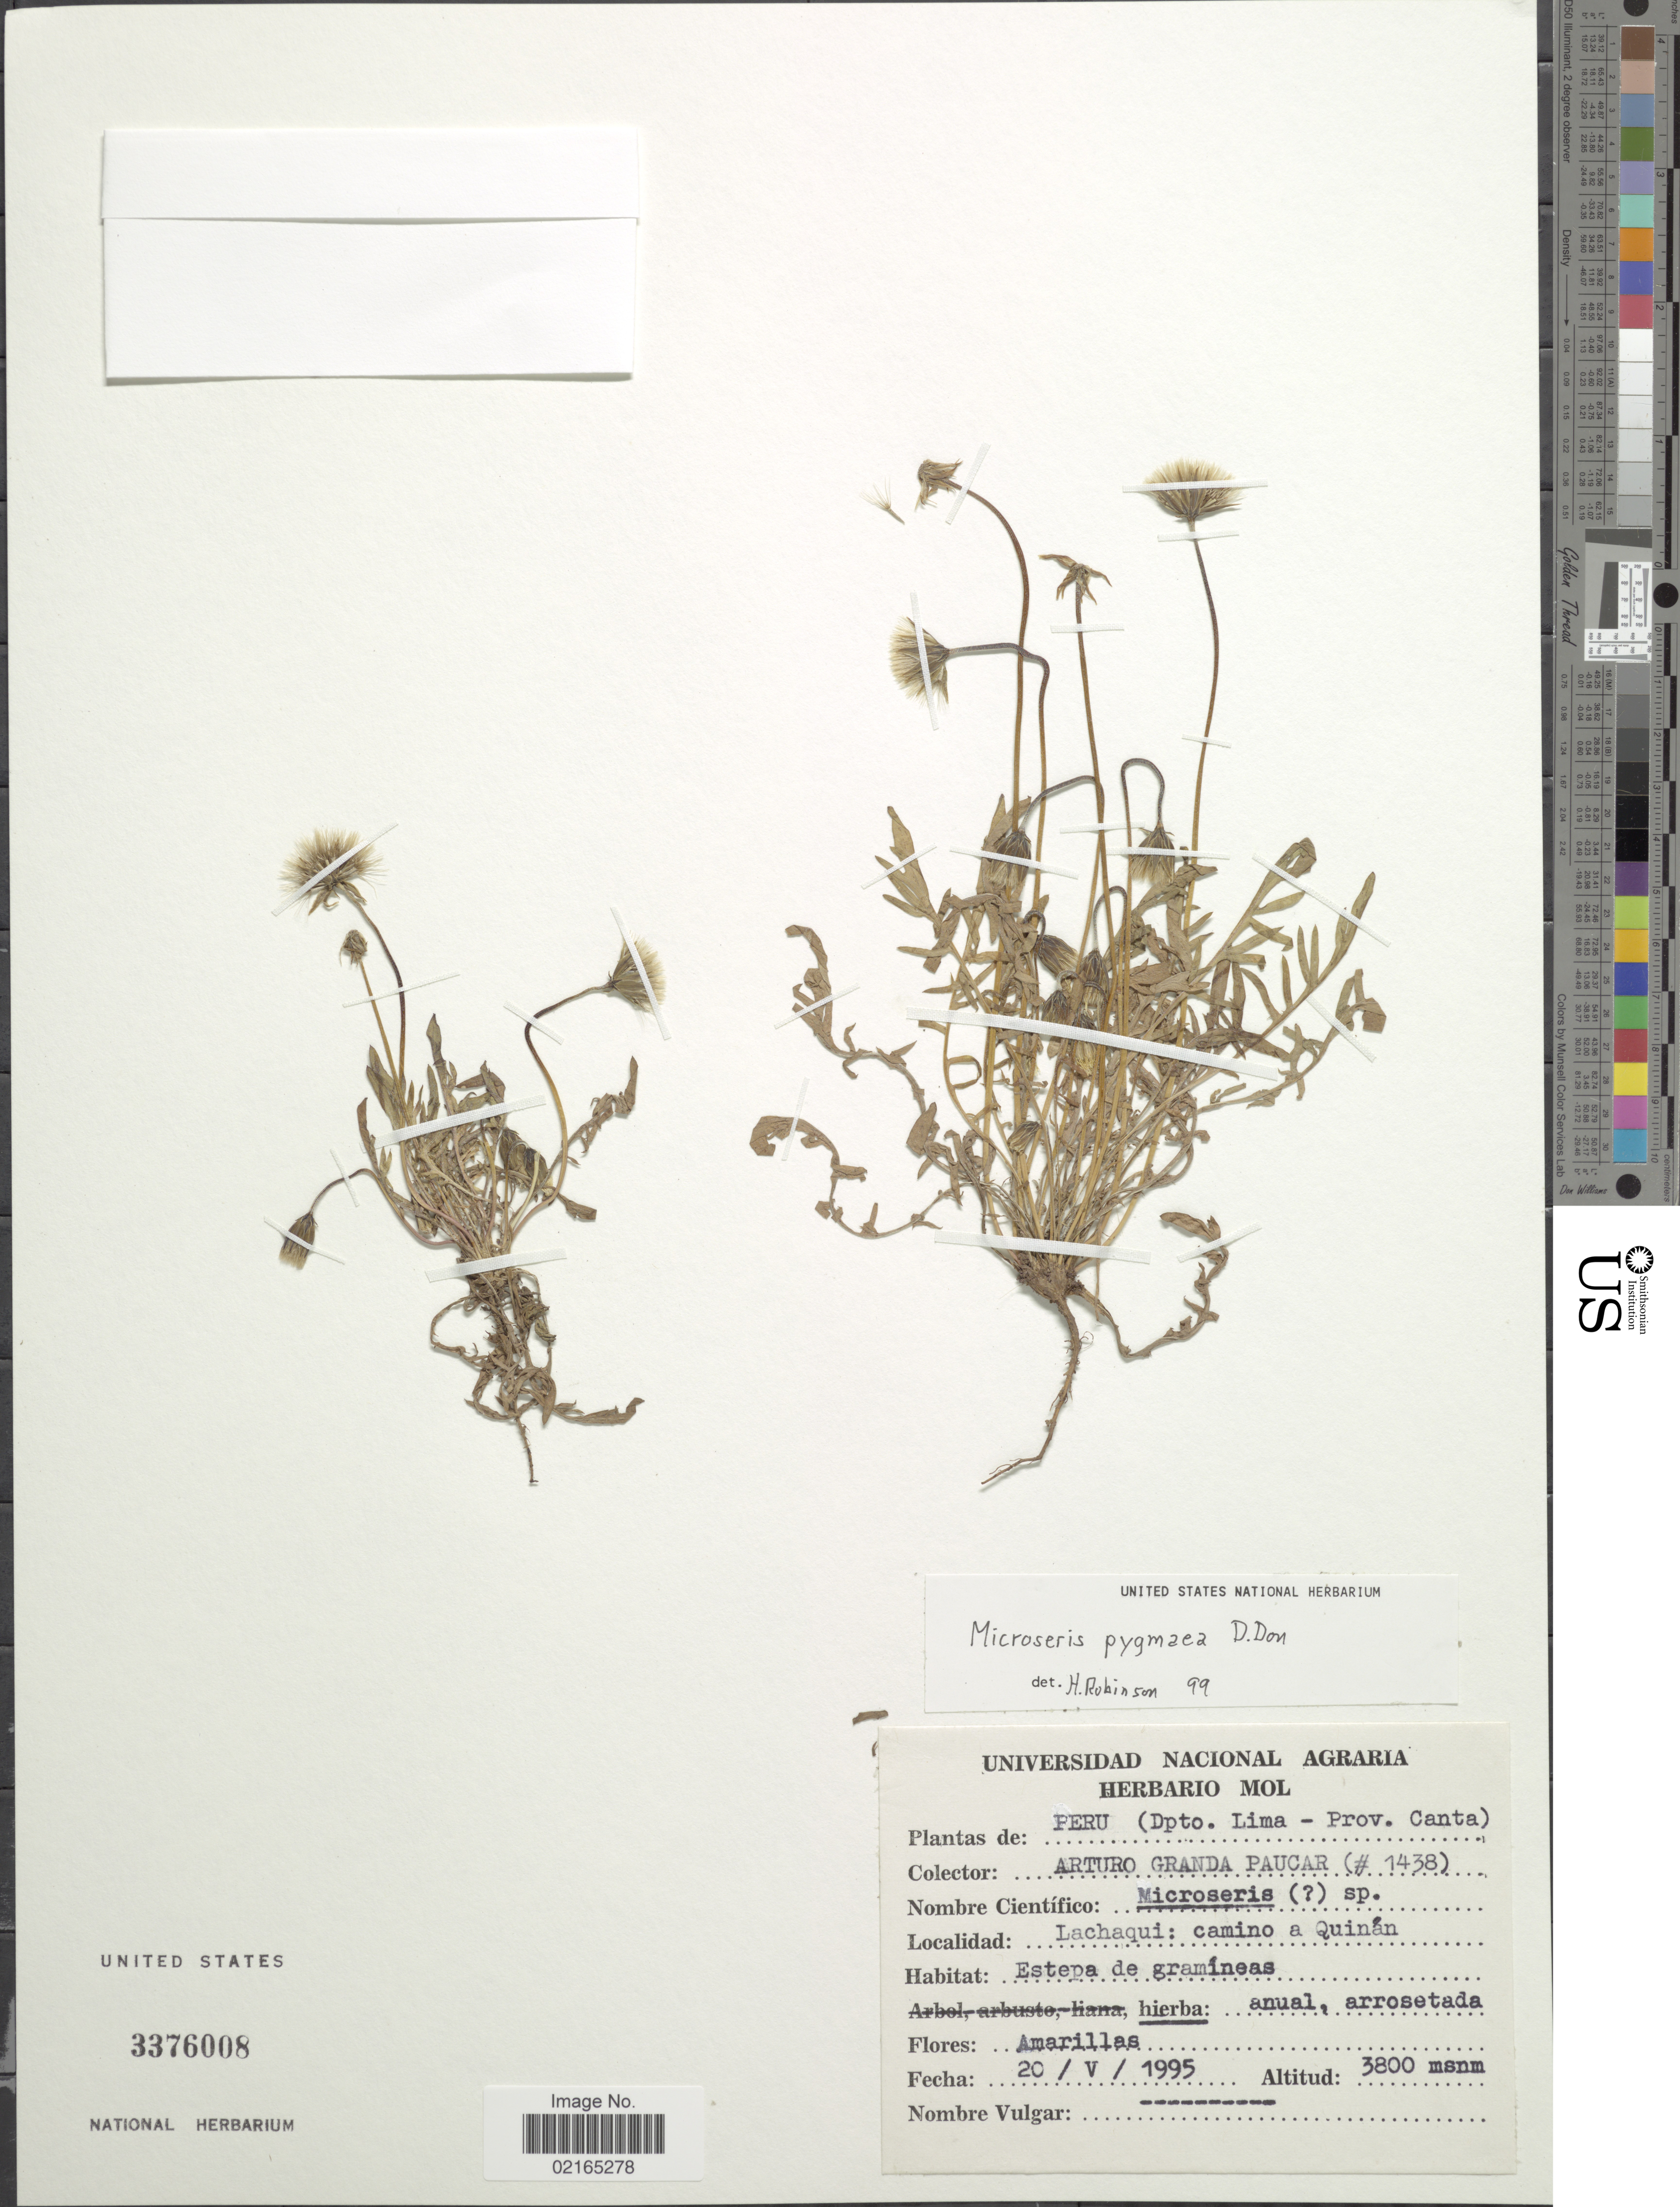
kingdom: Plantae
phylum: Tracheophyta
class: Magnoliopsida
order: Asterales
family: Asteraceae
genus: Microseris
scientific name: Microseris pygmaea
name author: D. Don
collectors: A. Granda Paucar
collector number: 1438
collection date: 1995-05-20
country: Peru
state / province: Lima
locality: (Dpto. Lima- Prov. Canta), Lachaqui: camino a Quinán , Estepa de gramíneas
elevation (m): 3800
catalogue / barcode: US 3376008